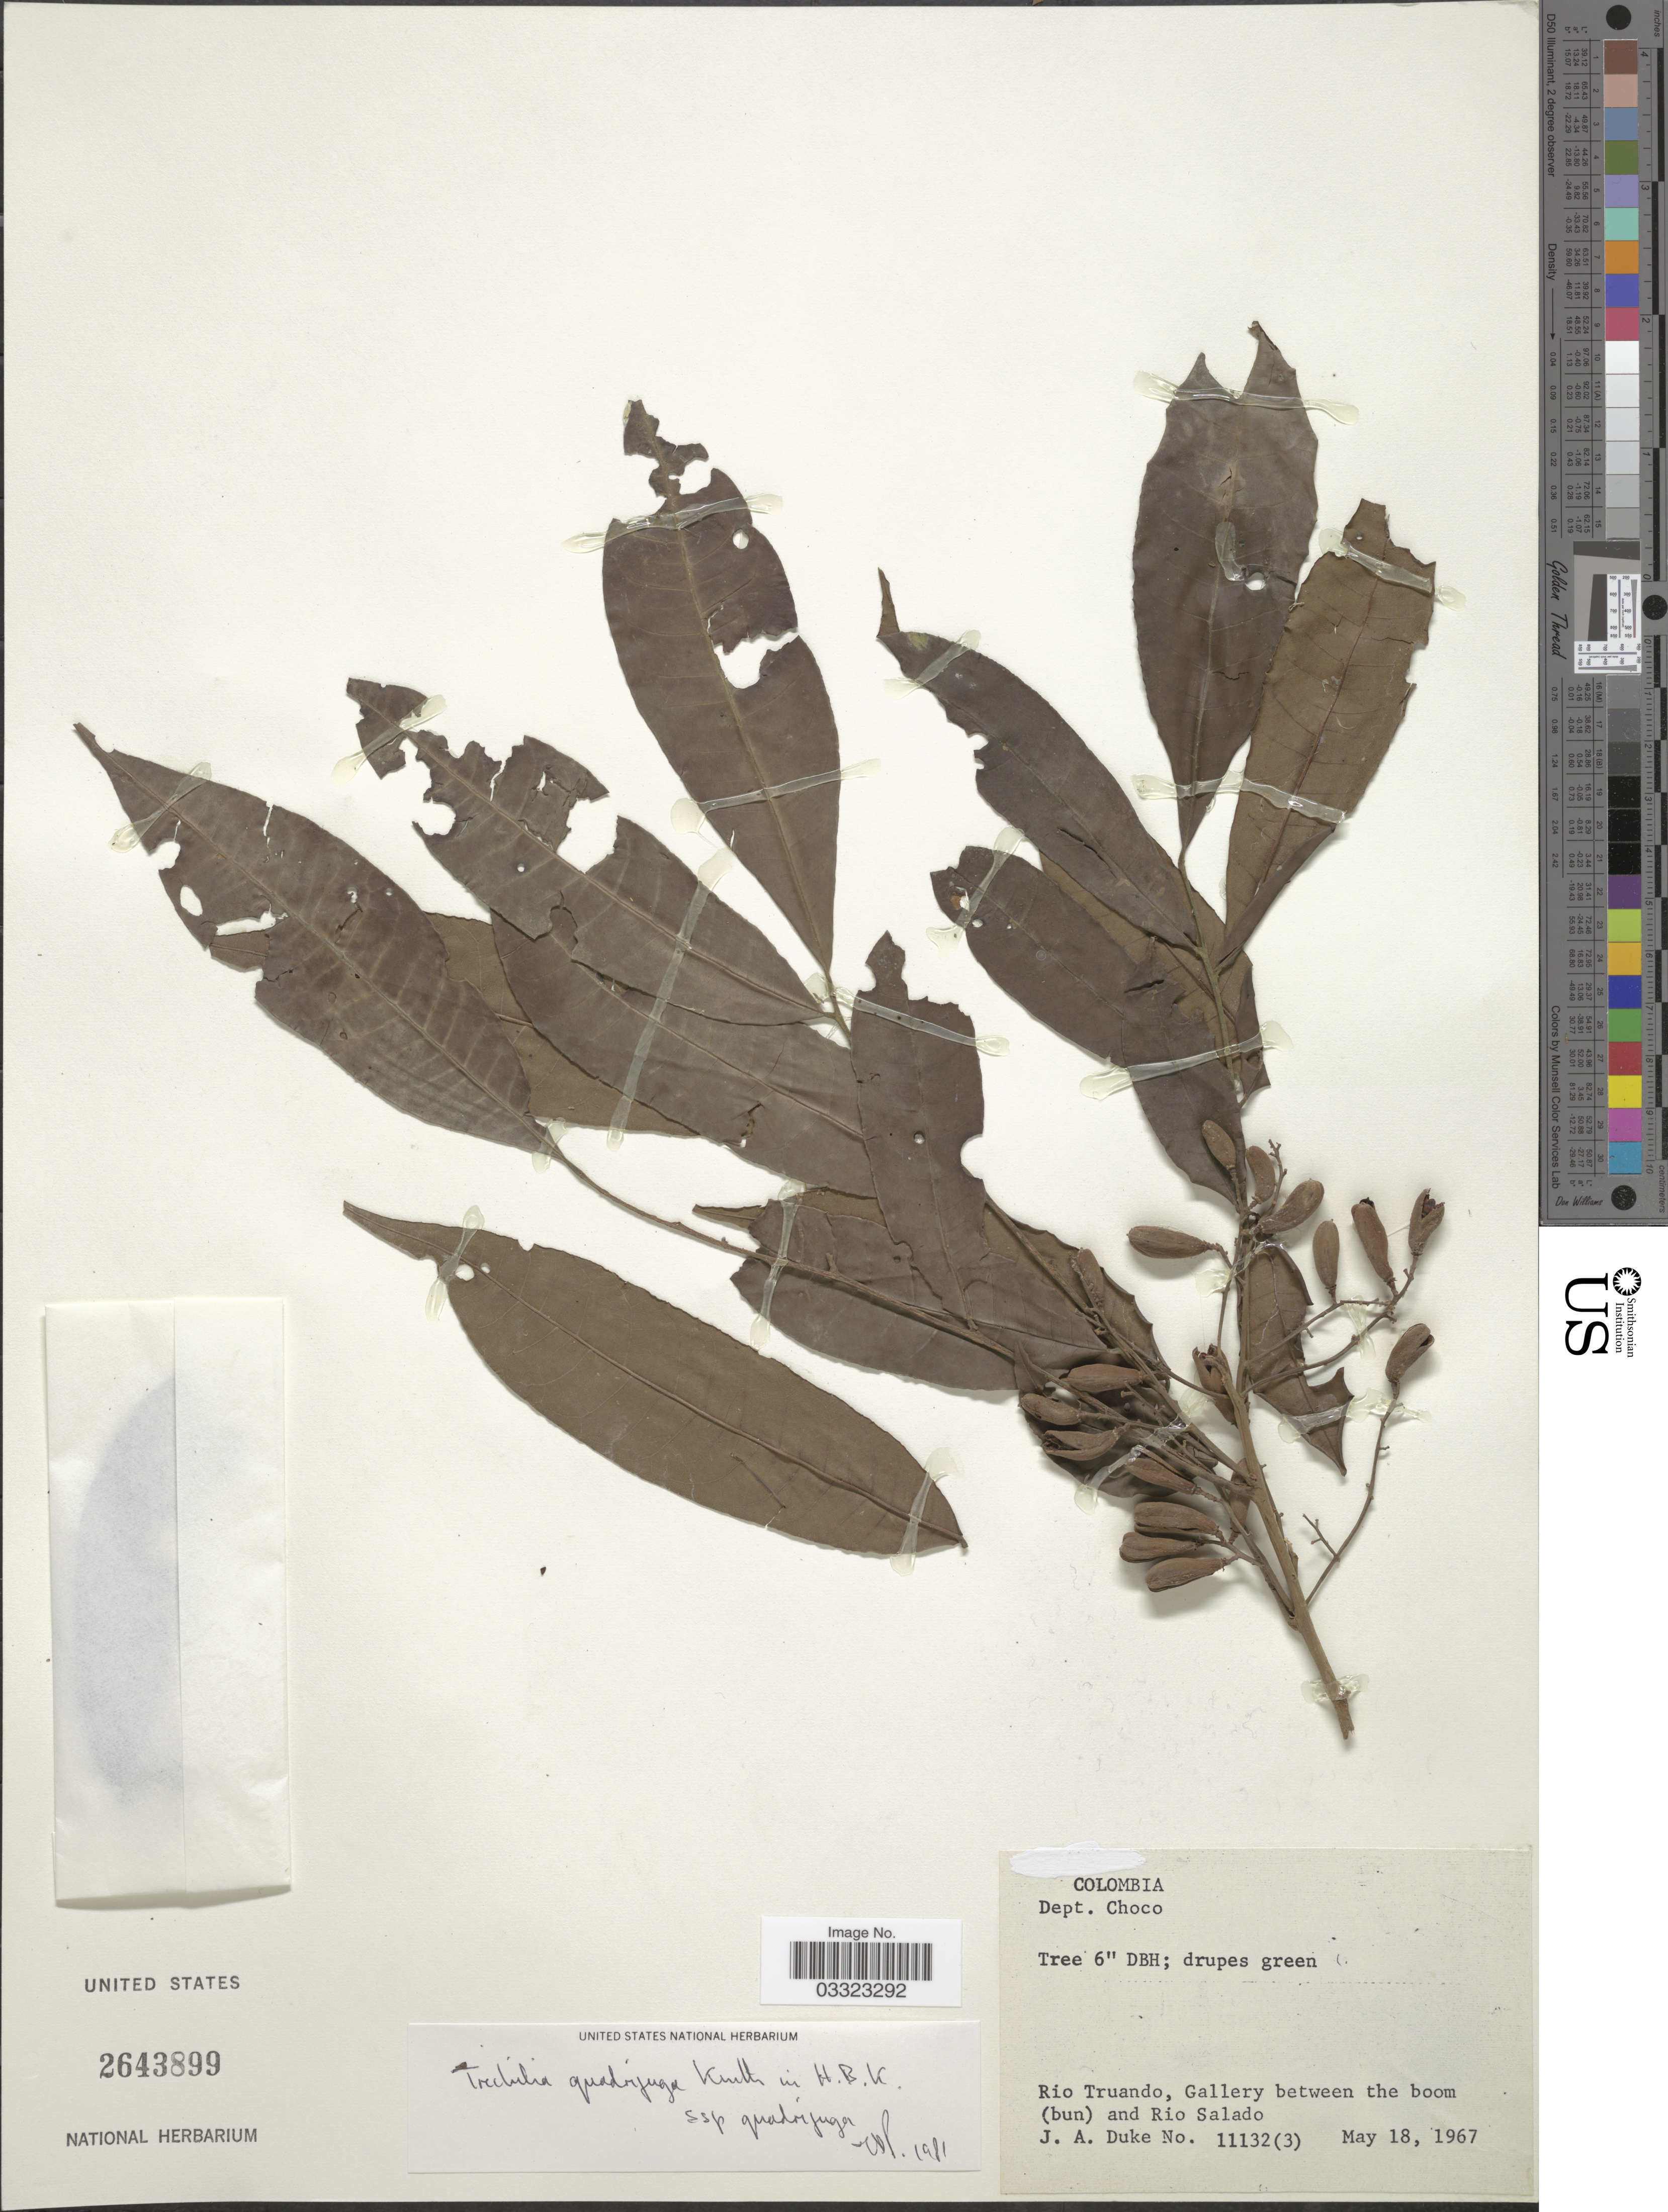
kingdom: Plantae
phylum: Tracheophyta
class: Magnoliopsida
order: Sapindales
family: Meliaceae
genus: Trichilia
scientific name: Trichilia quadrijuga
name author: Kunth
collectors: J. A. Duke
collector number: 11132 (3)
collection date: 1967-05-18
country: Colombia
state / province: Chocó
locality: Dept. Chocó. Rio Truando, Gallery between the boom (bun) and Rio Salado.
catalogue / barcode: US 2643899